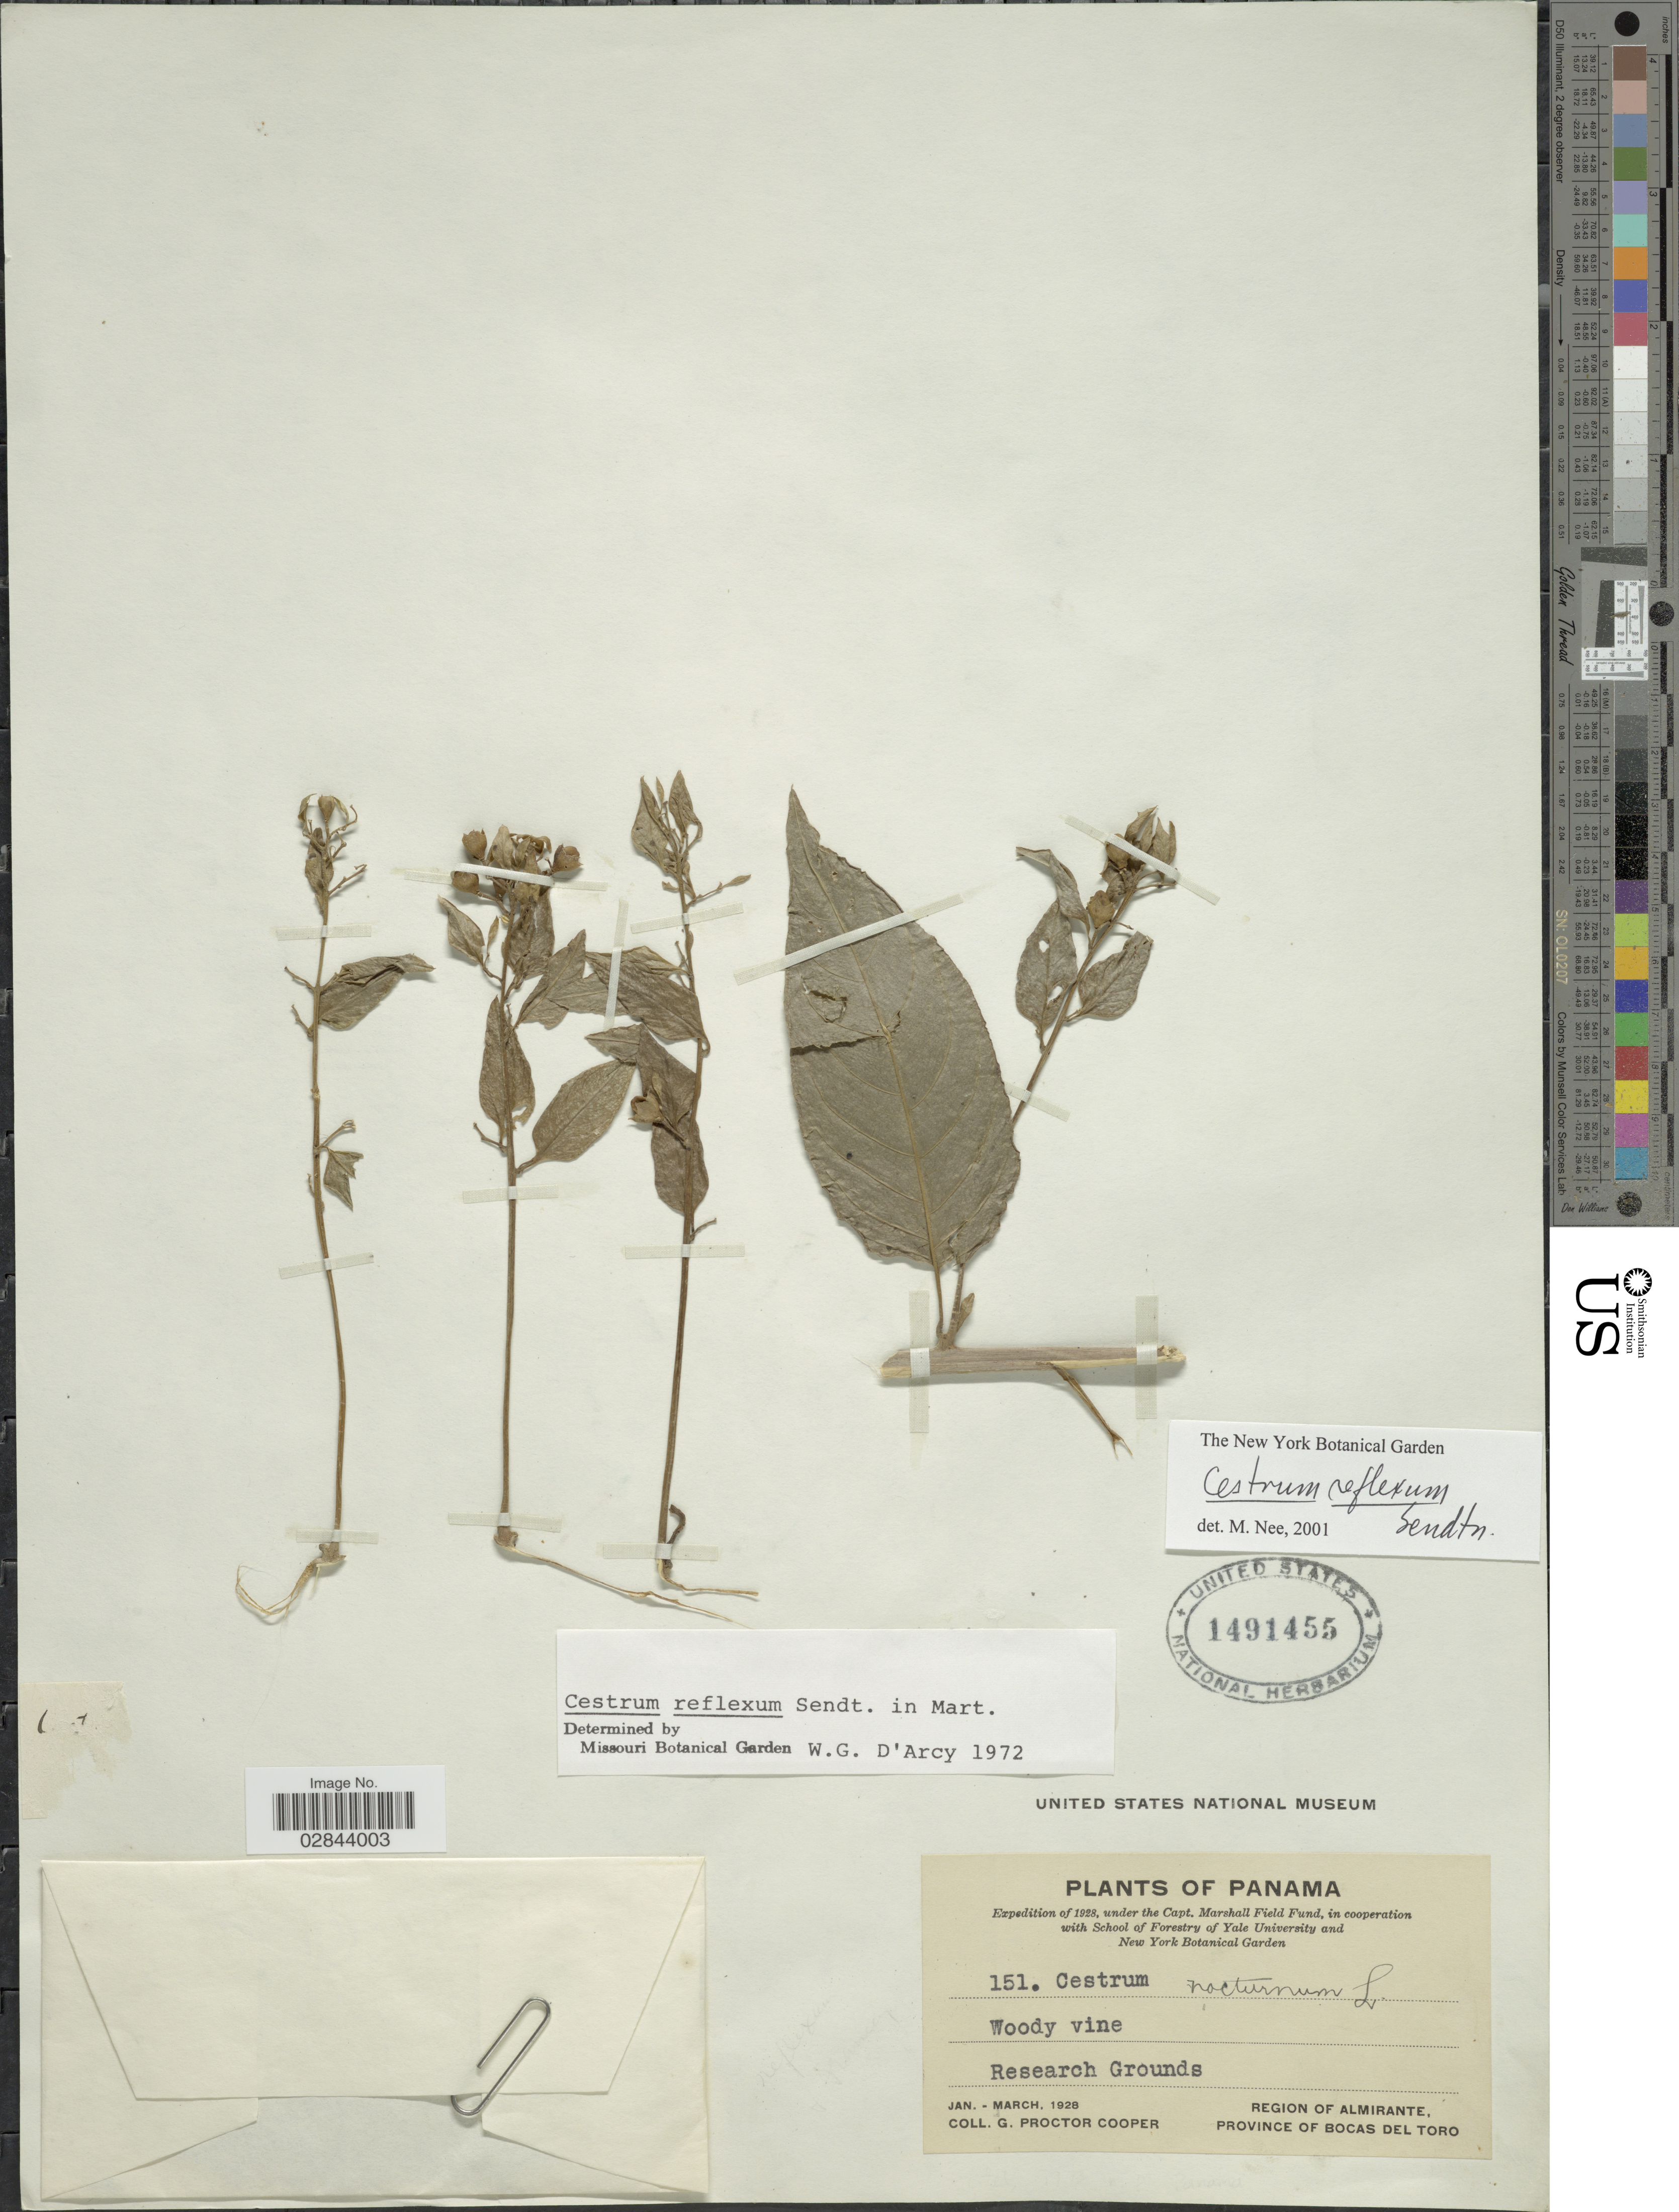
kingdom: Plantae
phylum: Tracheophyta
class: Magnoliopsida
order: Solanales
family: Solanaceae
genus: Cestrum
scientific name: Cestrum reflexum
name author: Sendtn.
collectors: G. Cooper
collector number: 151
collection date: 1928-01/1928-03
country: Panama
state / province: Bocas del Toro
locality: Research Grounds. Region of Almirante.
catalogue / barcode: US 1491455